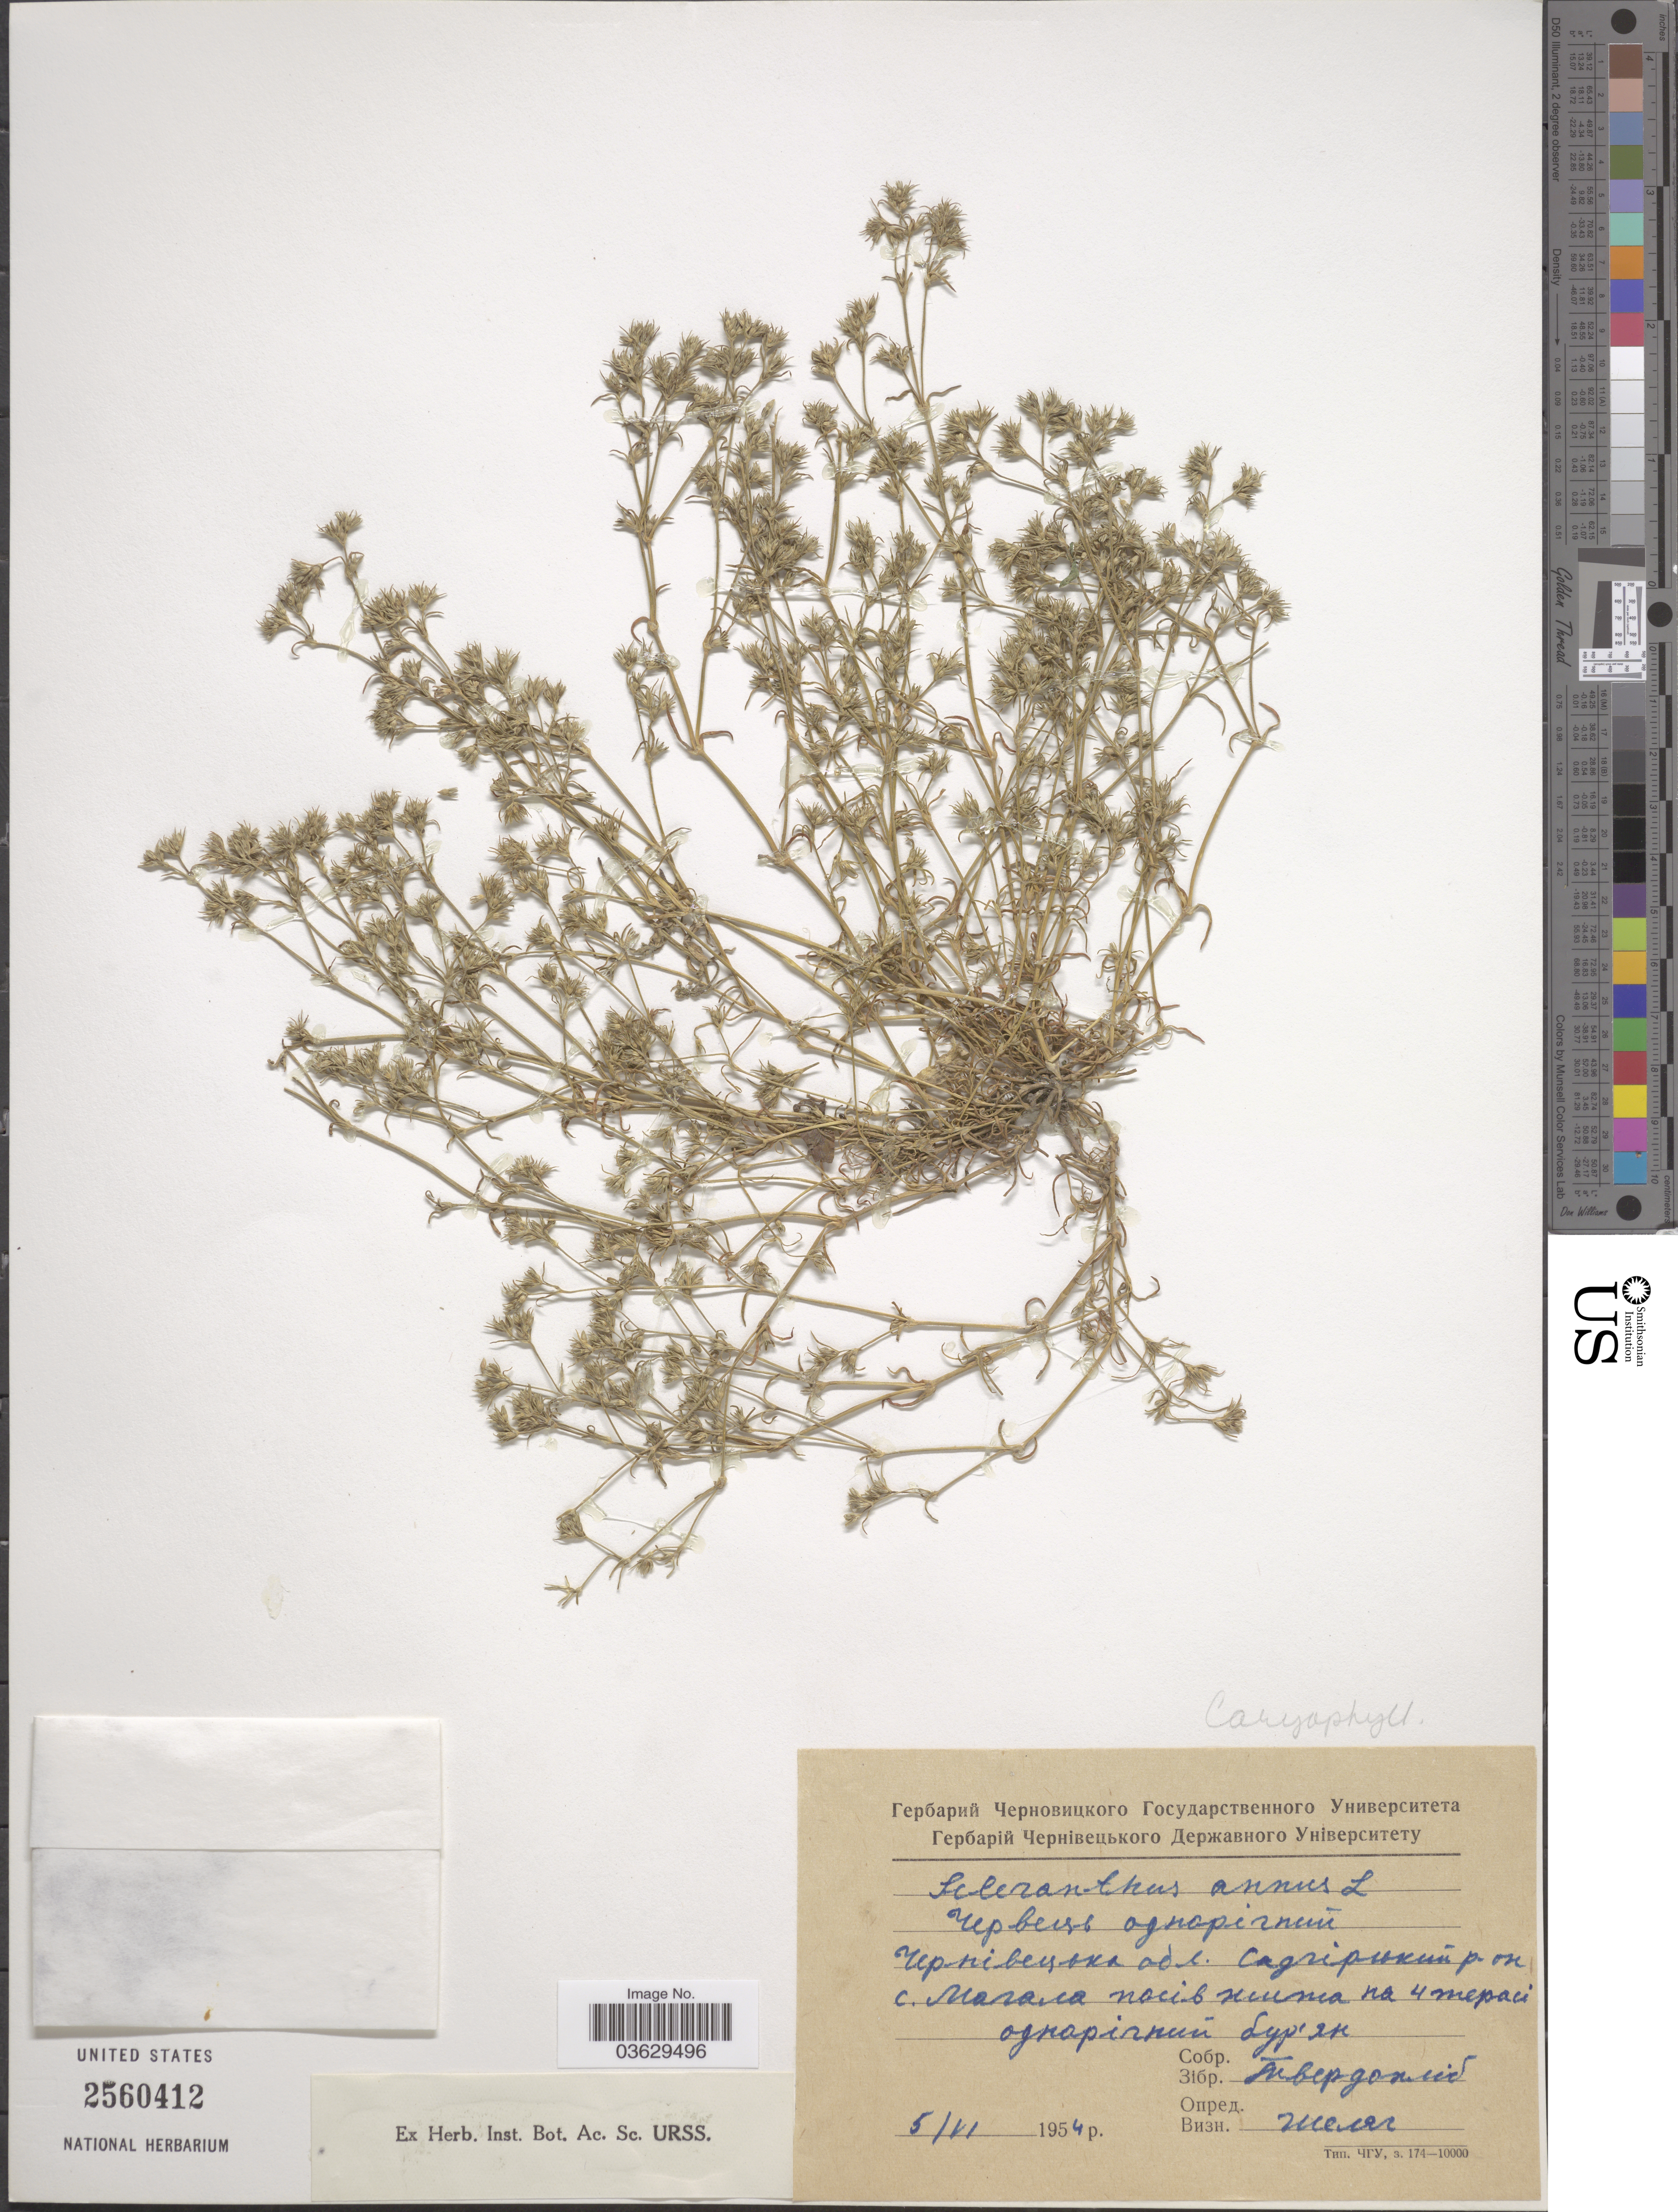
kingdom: Plantae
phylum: Tracheophyta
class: Magnoliopsida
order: Caryophyllales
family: Caryophyllaceae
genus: Scleranthus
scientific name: Scleranthus annuus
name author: L.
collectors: Tverdokhleb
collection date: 1954-06-05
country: Ukraine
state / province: Chernivtsi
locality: Magala.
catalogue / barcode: US 2560412